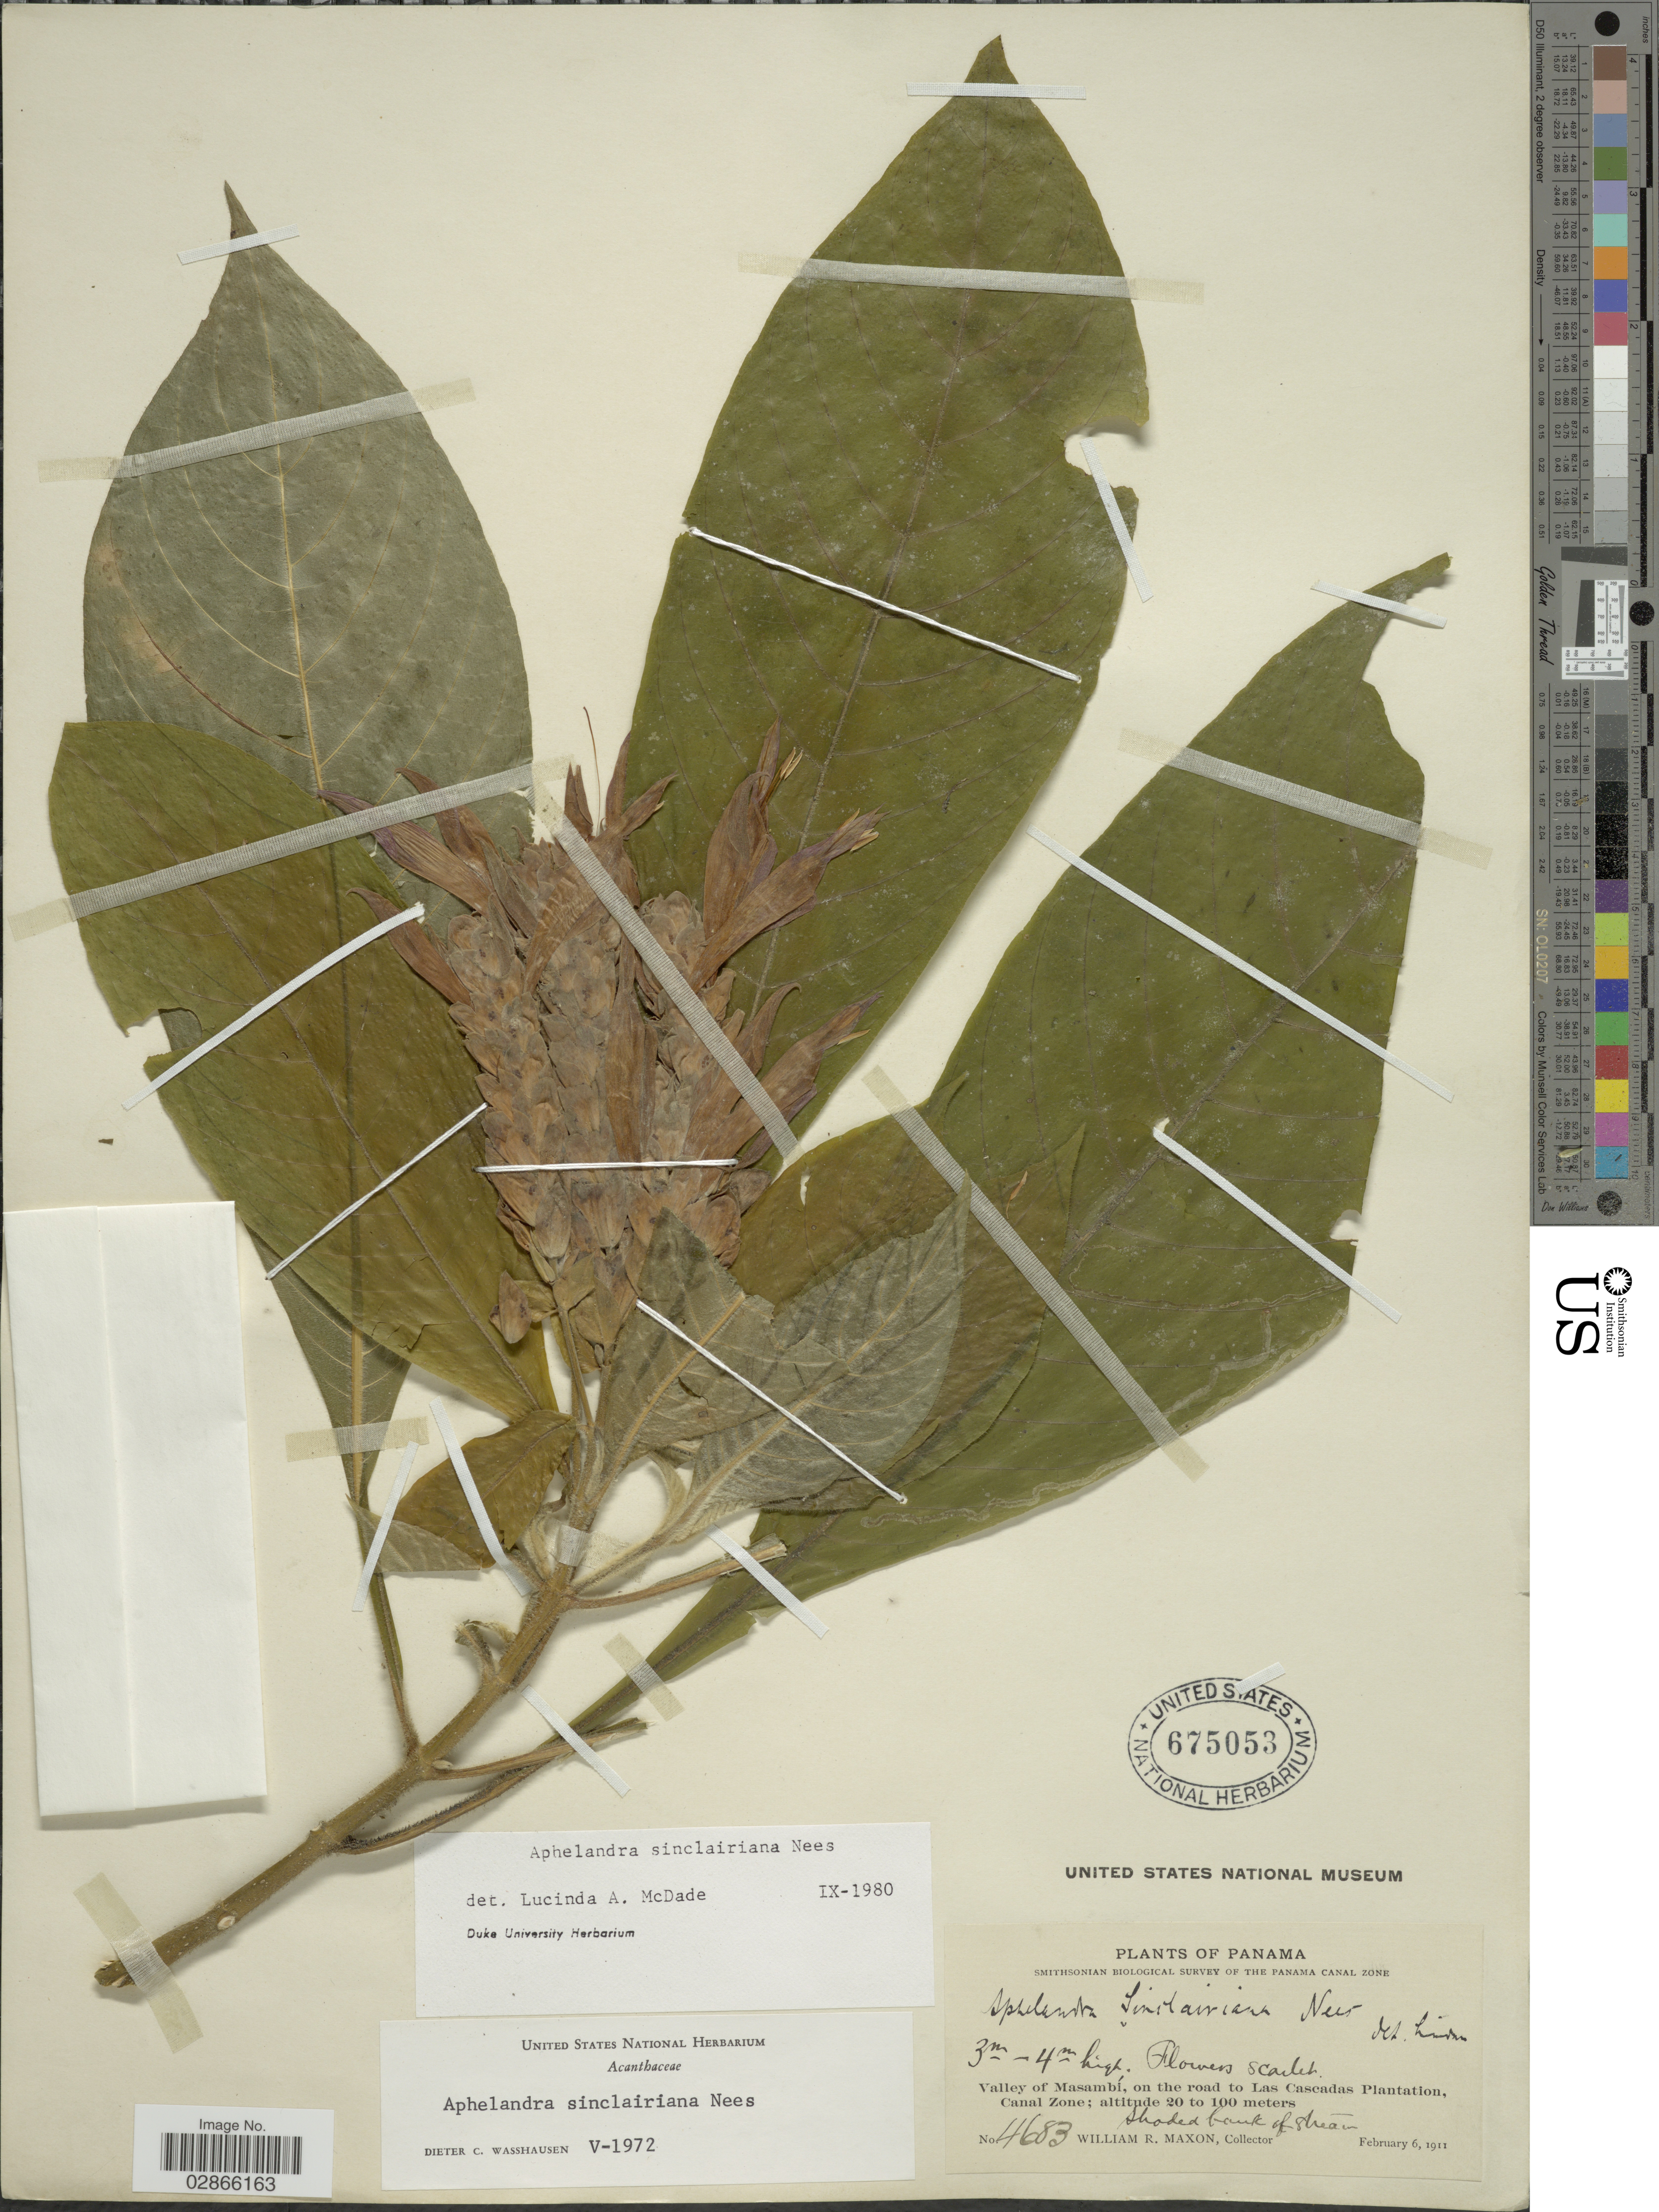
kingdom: Plantae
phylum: Tracheophyta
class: Magnoliopsida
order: Lamiales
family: Acanthaceae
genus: Aphelandra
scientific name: Aphelandra sinclairiana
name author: Nees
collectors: W. R. Maxon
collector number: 4683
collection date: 1911-02-06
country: Panama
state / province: Colón / Panamá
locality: Valley of Masambí, on the road to Las Cascadas Plantation, Canal Zone.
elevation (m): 20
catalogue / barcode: US 675053